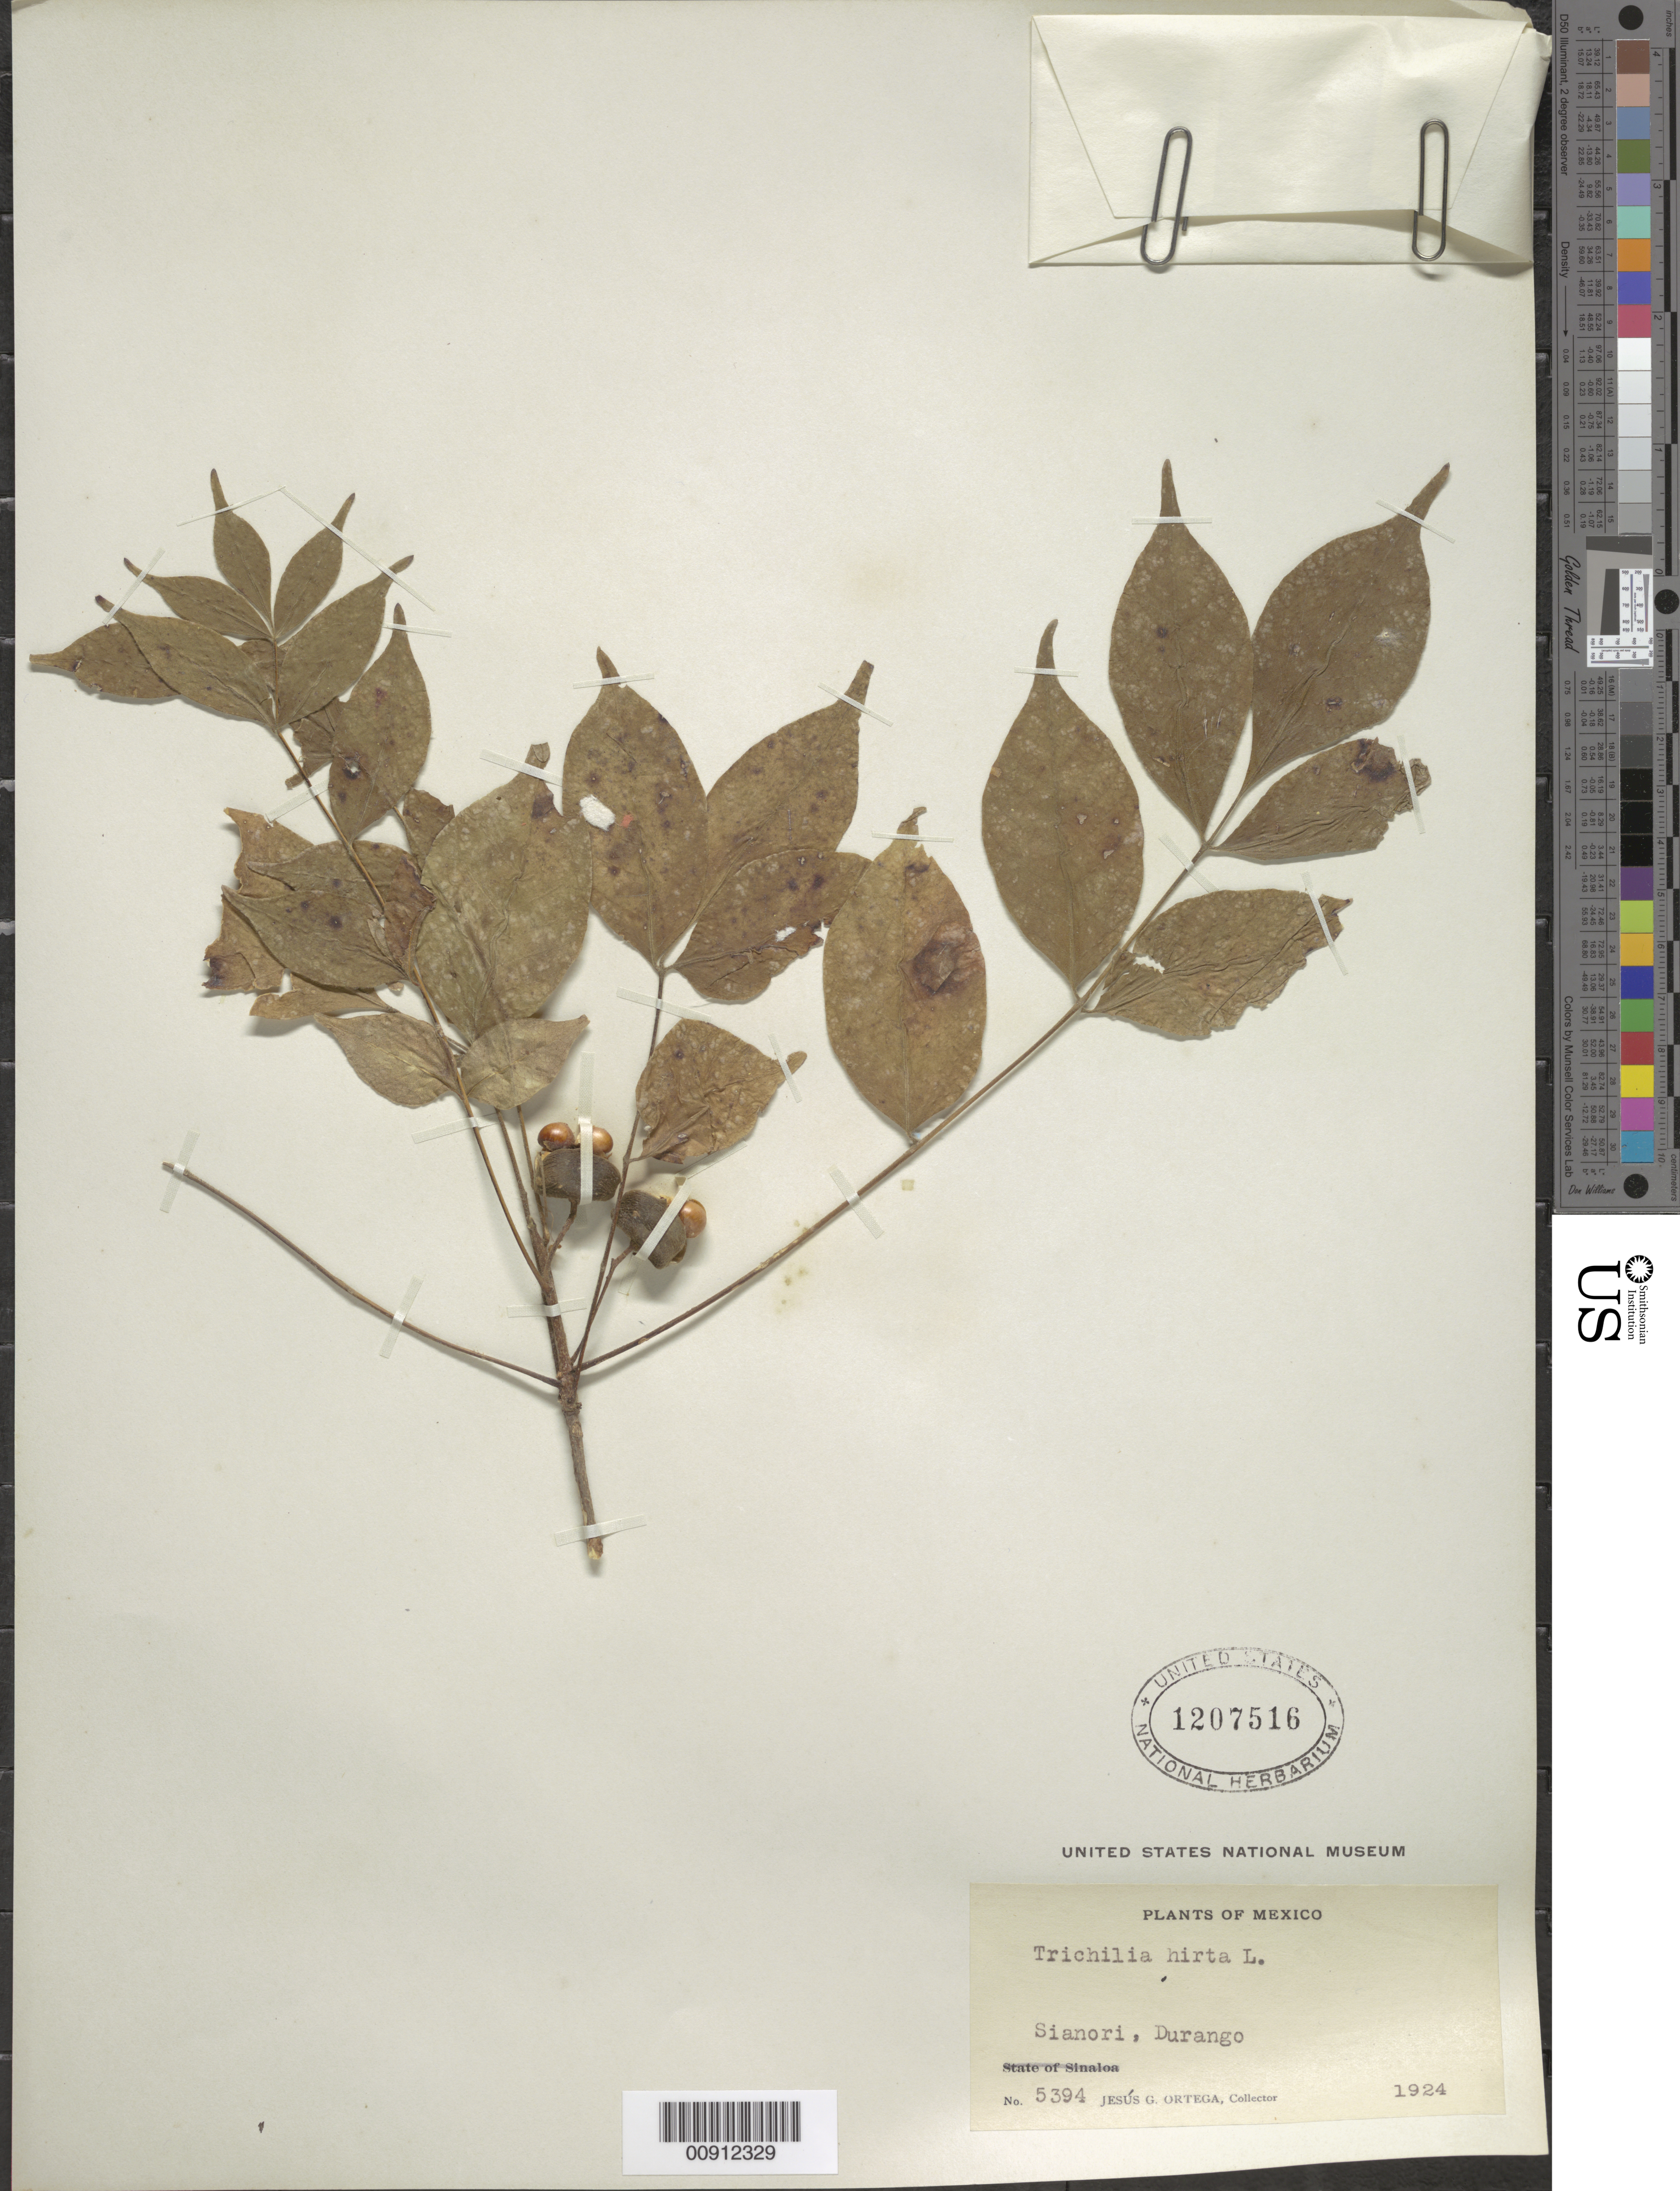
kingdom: Plantae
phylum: Tracheophyta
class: Magnoliopsida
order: Sapindales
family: Meliaceae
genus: Trichilia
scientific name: Trichilia hirta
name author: L.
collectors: J. Ortega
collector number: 5394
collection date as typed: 1924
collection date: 1924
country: Mexico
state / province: Durango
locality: Sianori, Durango.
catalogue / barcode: US 1207516